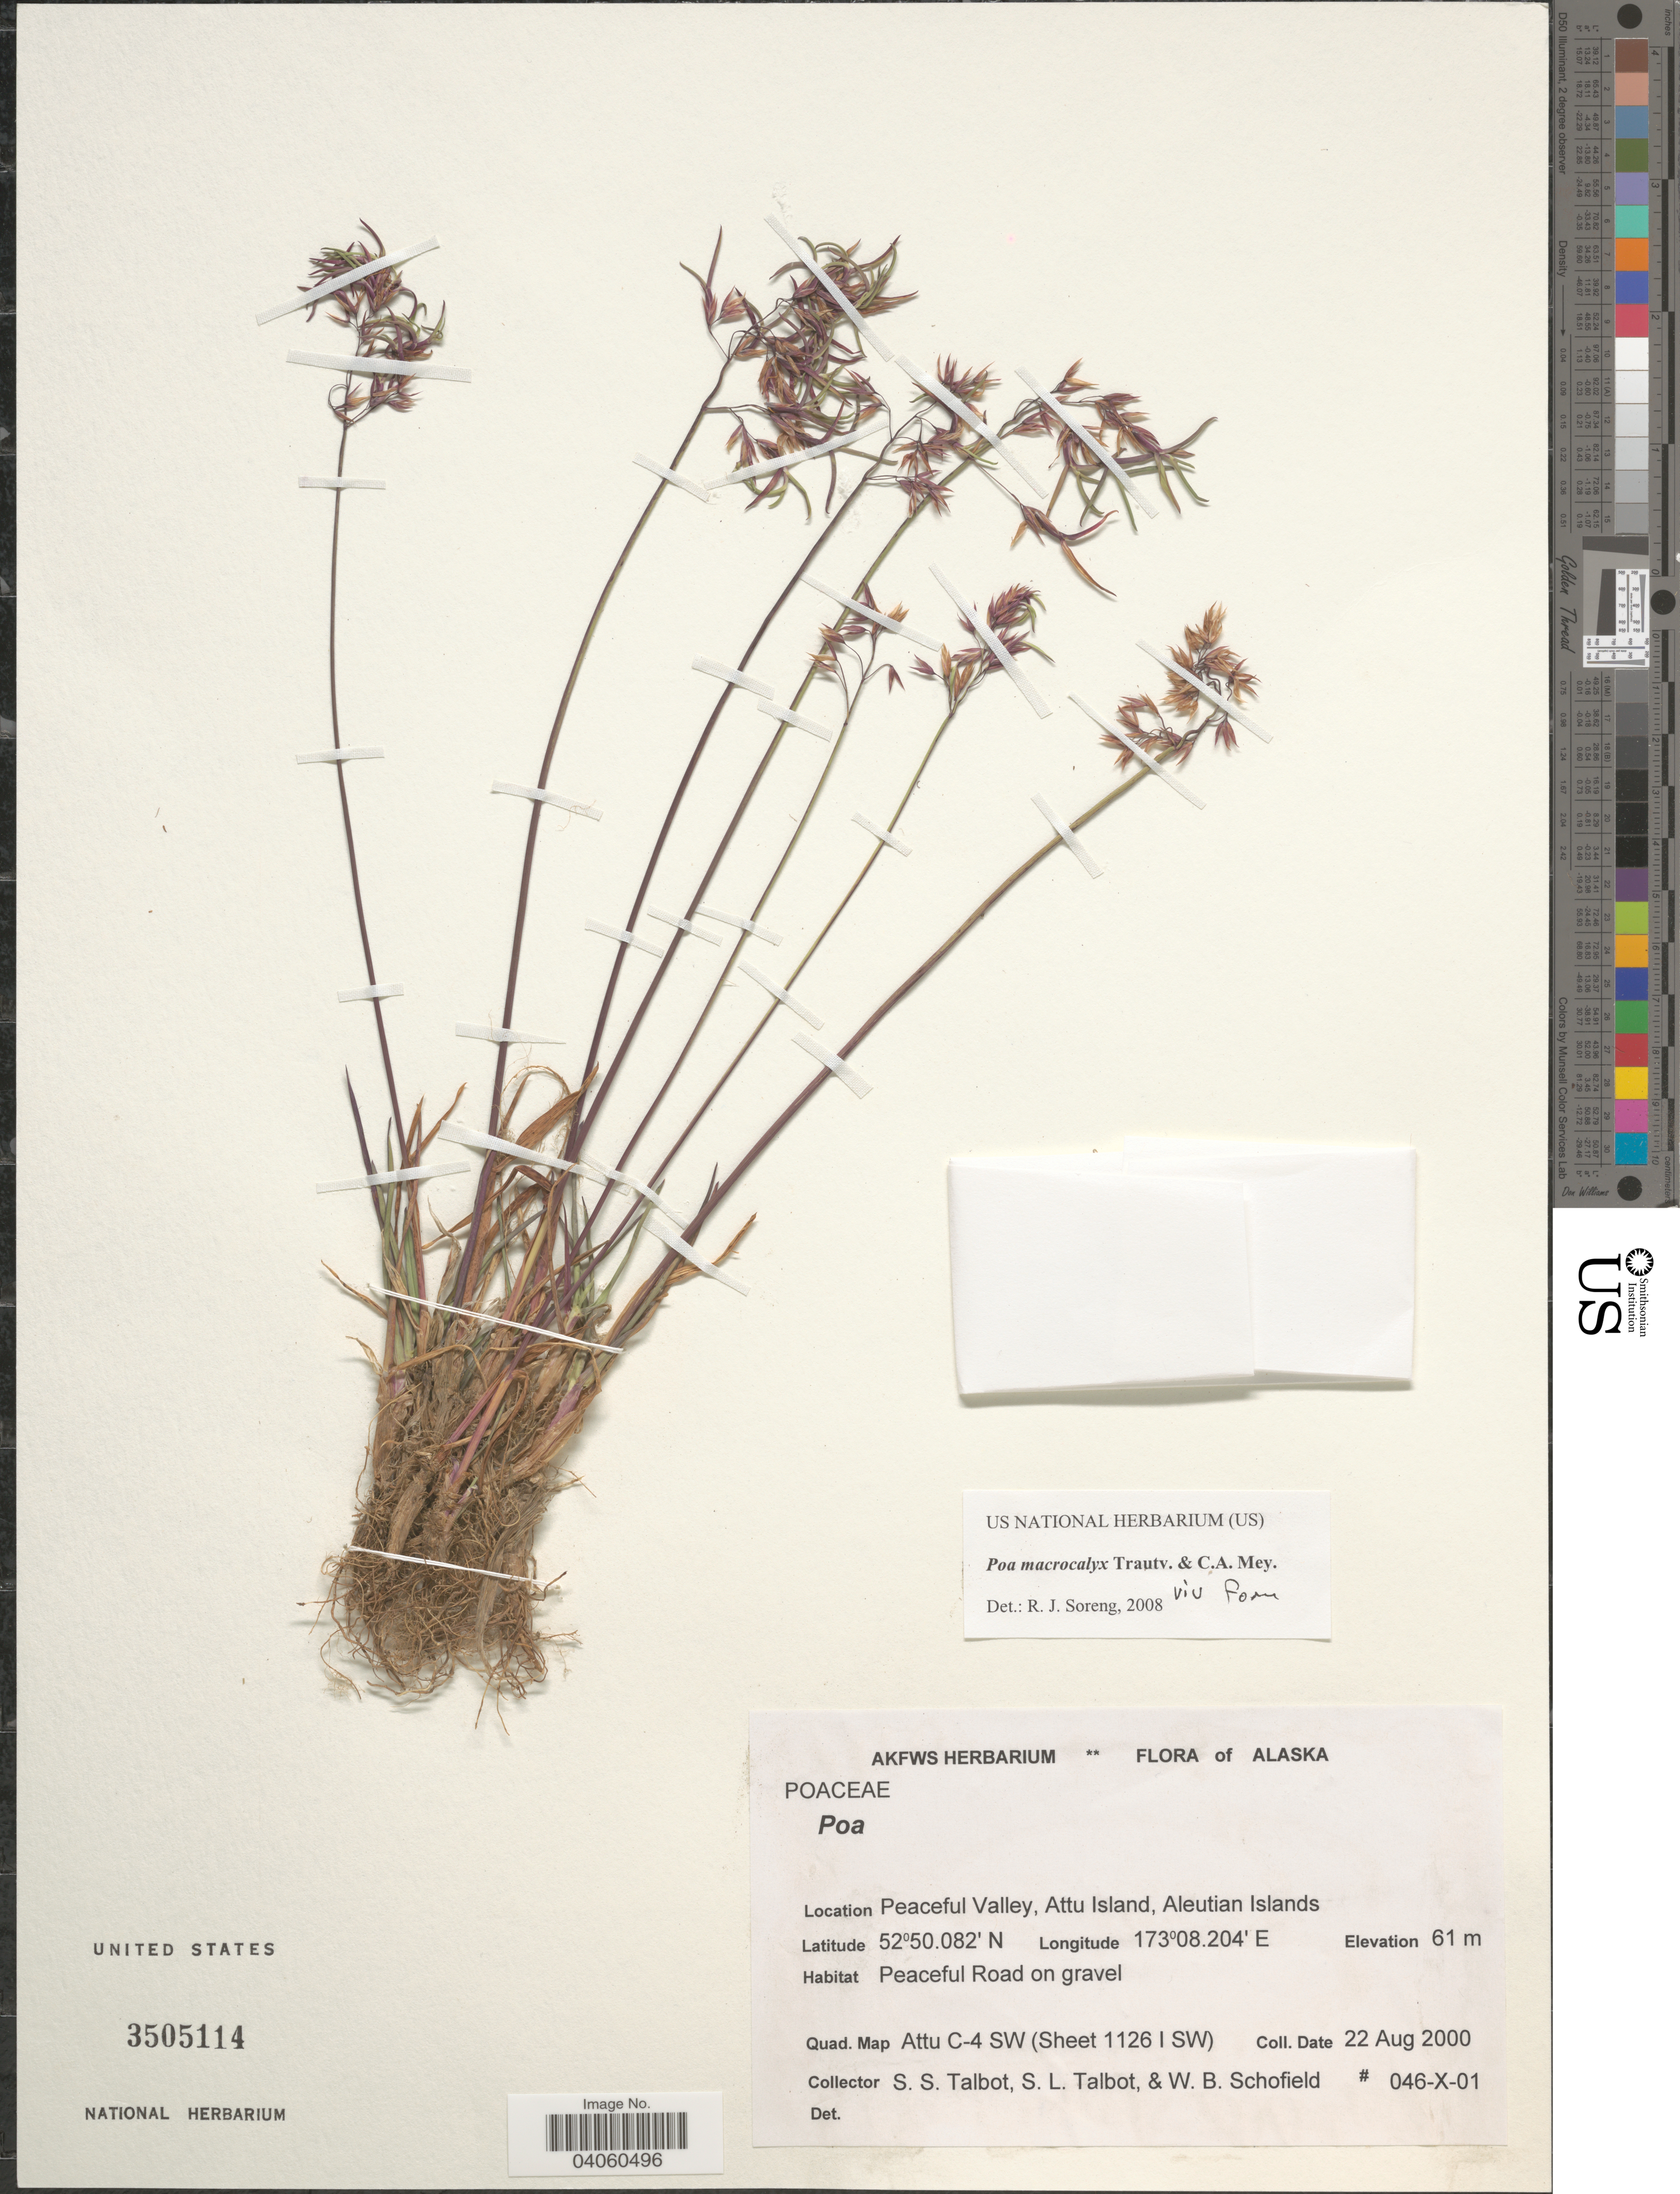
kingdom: Plantae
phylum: Tracheophyta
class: Liliopsida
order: Poales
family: Poaceae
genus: Poa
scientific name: Poa macrocalyx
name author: Trautv. & C.A. Mey.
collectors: S. S. Talbot, S. Talbot & W. Schofield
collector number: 046-X-01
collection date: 2000-08-22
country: United States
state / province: Alaska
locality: Peaceful Valley, Attu Island, Aleutian Islands. Peaceful Road on gravel. Quad. Map Attu C-4 SW (Sheet 1126 I SW).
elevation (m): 61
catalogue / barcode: US 3505114